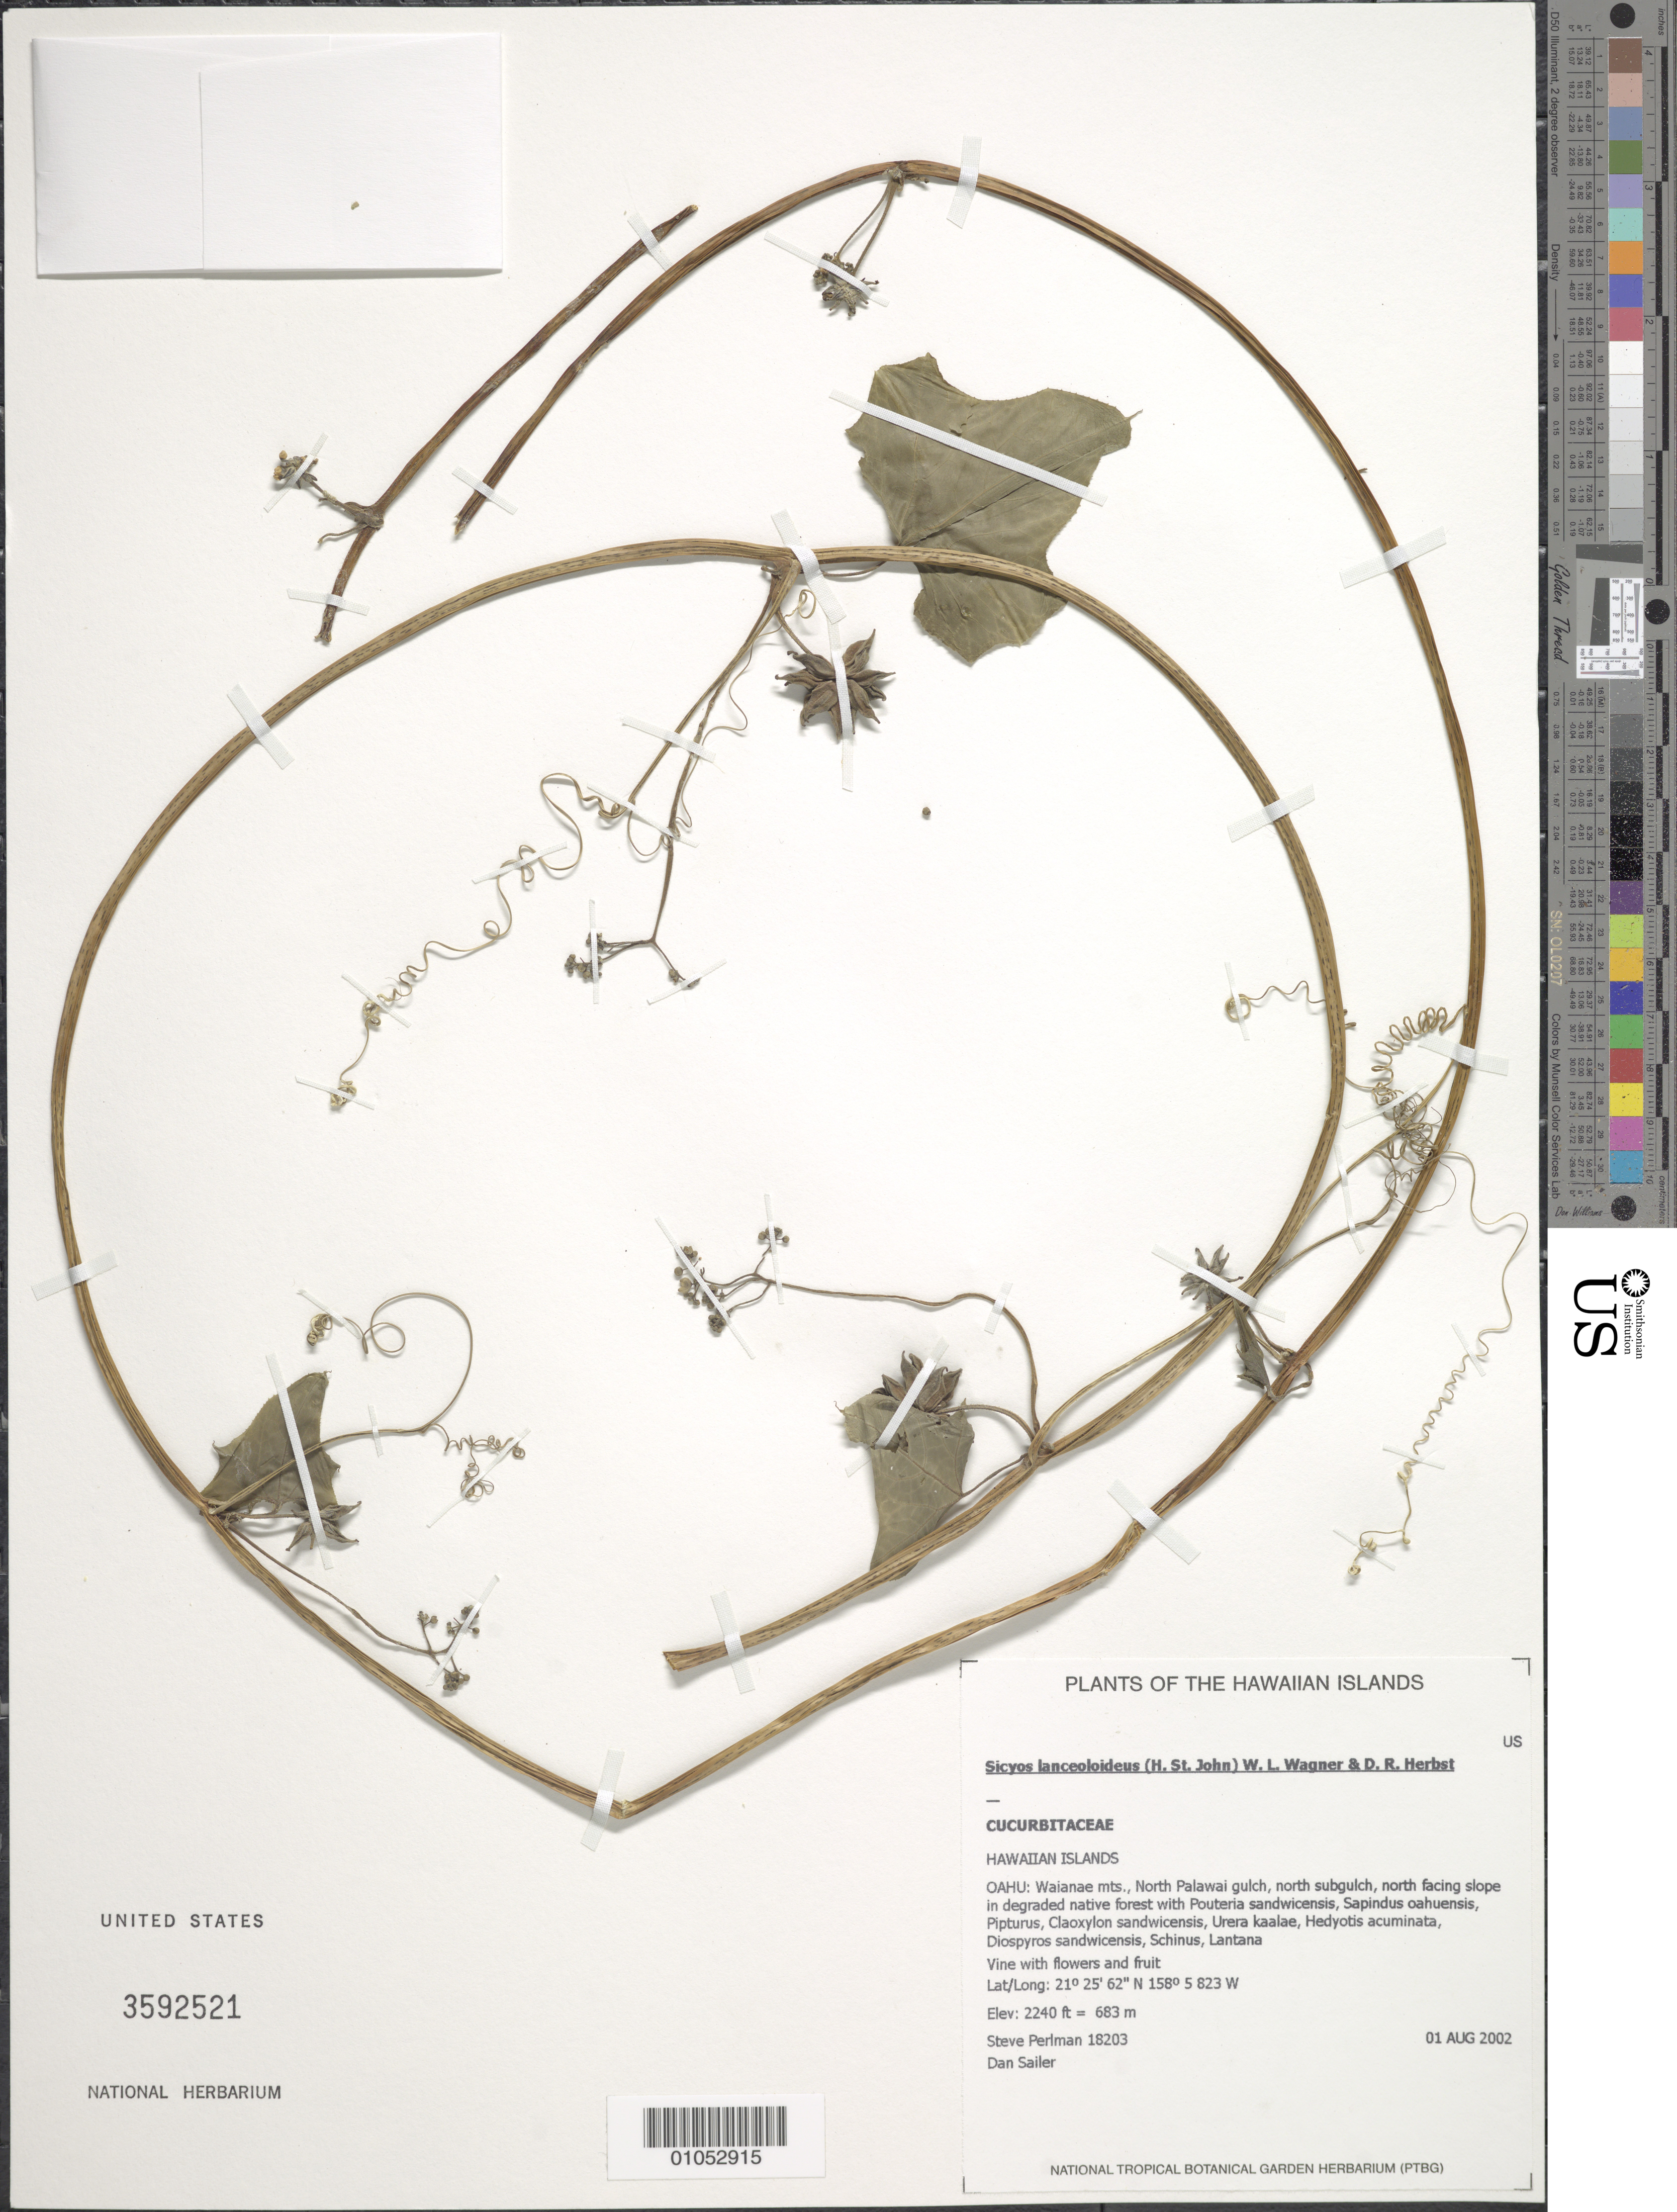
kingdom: Plantae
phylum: Tracheophyta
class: Magnoliopsida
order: Cucurbitales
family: Cucurbitaceae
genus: Sicyos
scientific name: Sicyos lanceoloideus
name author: (H. St. John) W.L. Wagner & D.R. Herbst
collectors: S. P. Perlman & D. Saller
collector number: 18203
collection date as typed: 1 Aug 2002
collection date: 2002-08-01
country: United States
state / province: Hawaii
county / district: Honolulu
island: Oahu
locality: Waianae Mts., North Palawai gulch, north subgulch, north facing slope in degraded native forest.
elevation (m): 683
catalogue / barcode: US 3592521